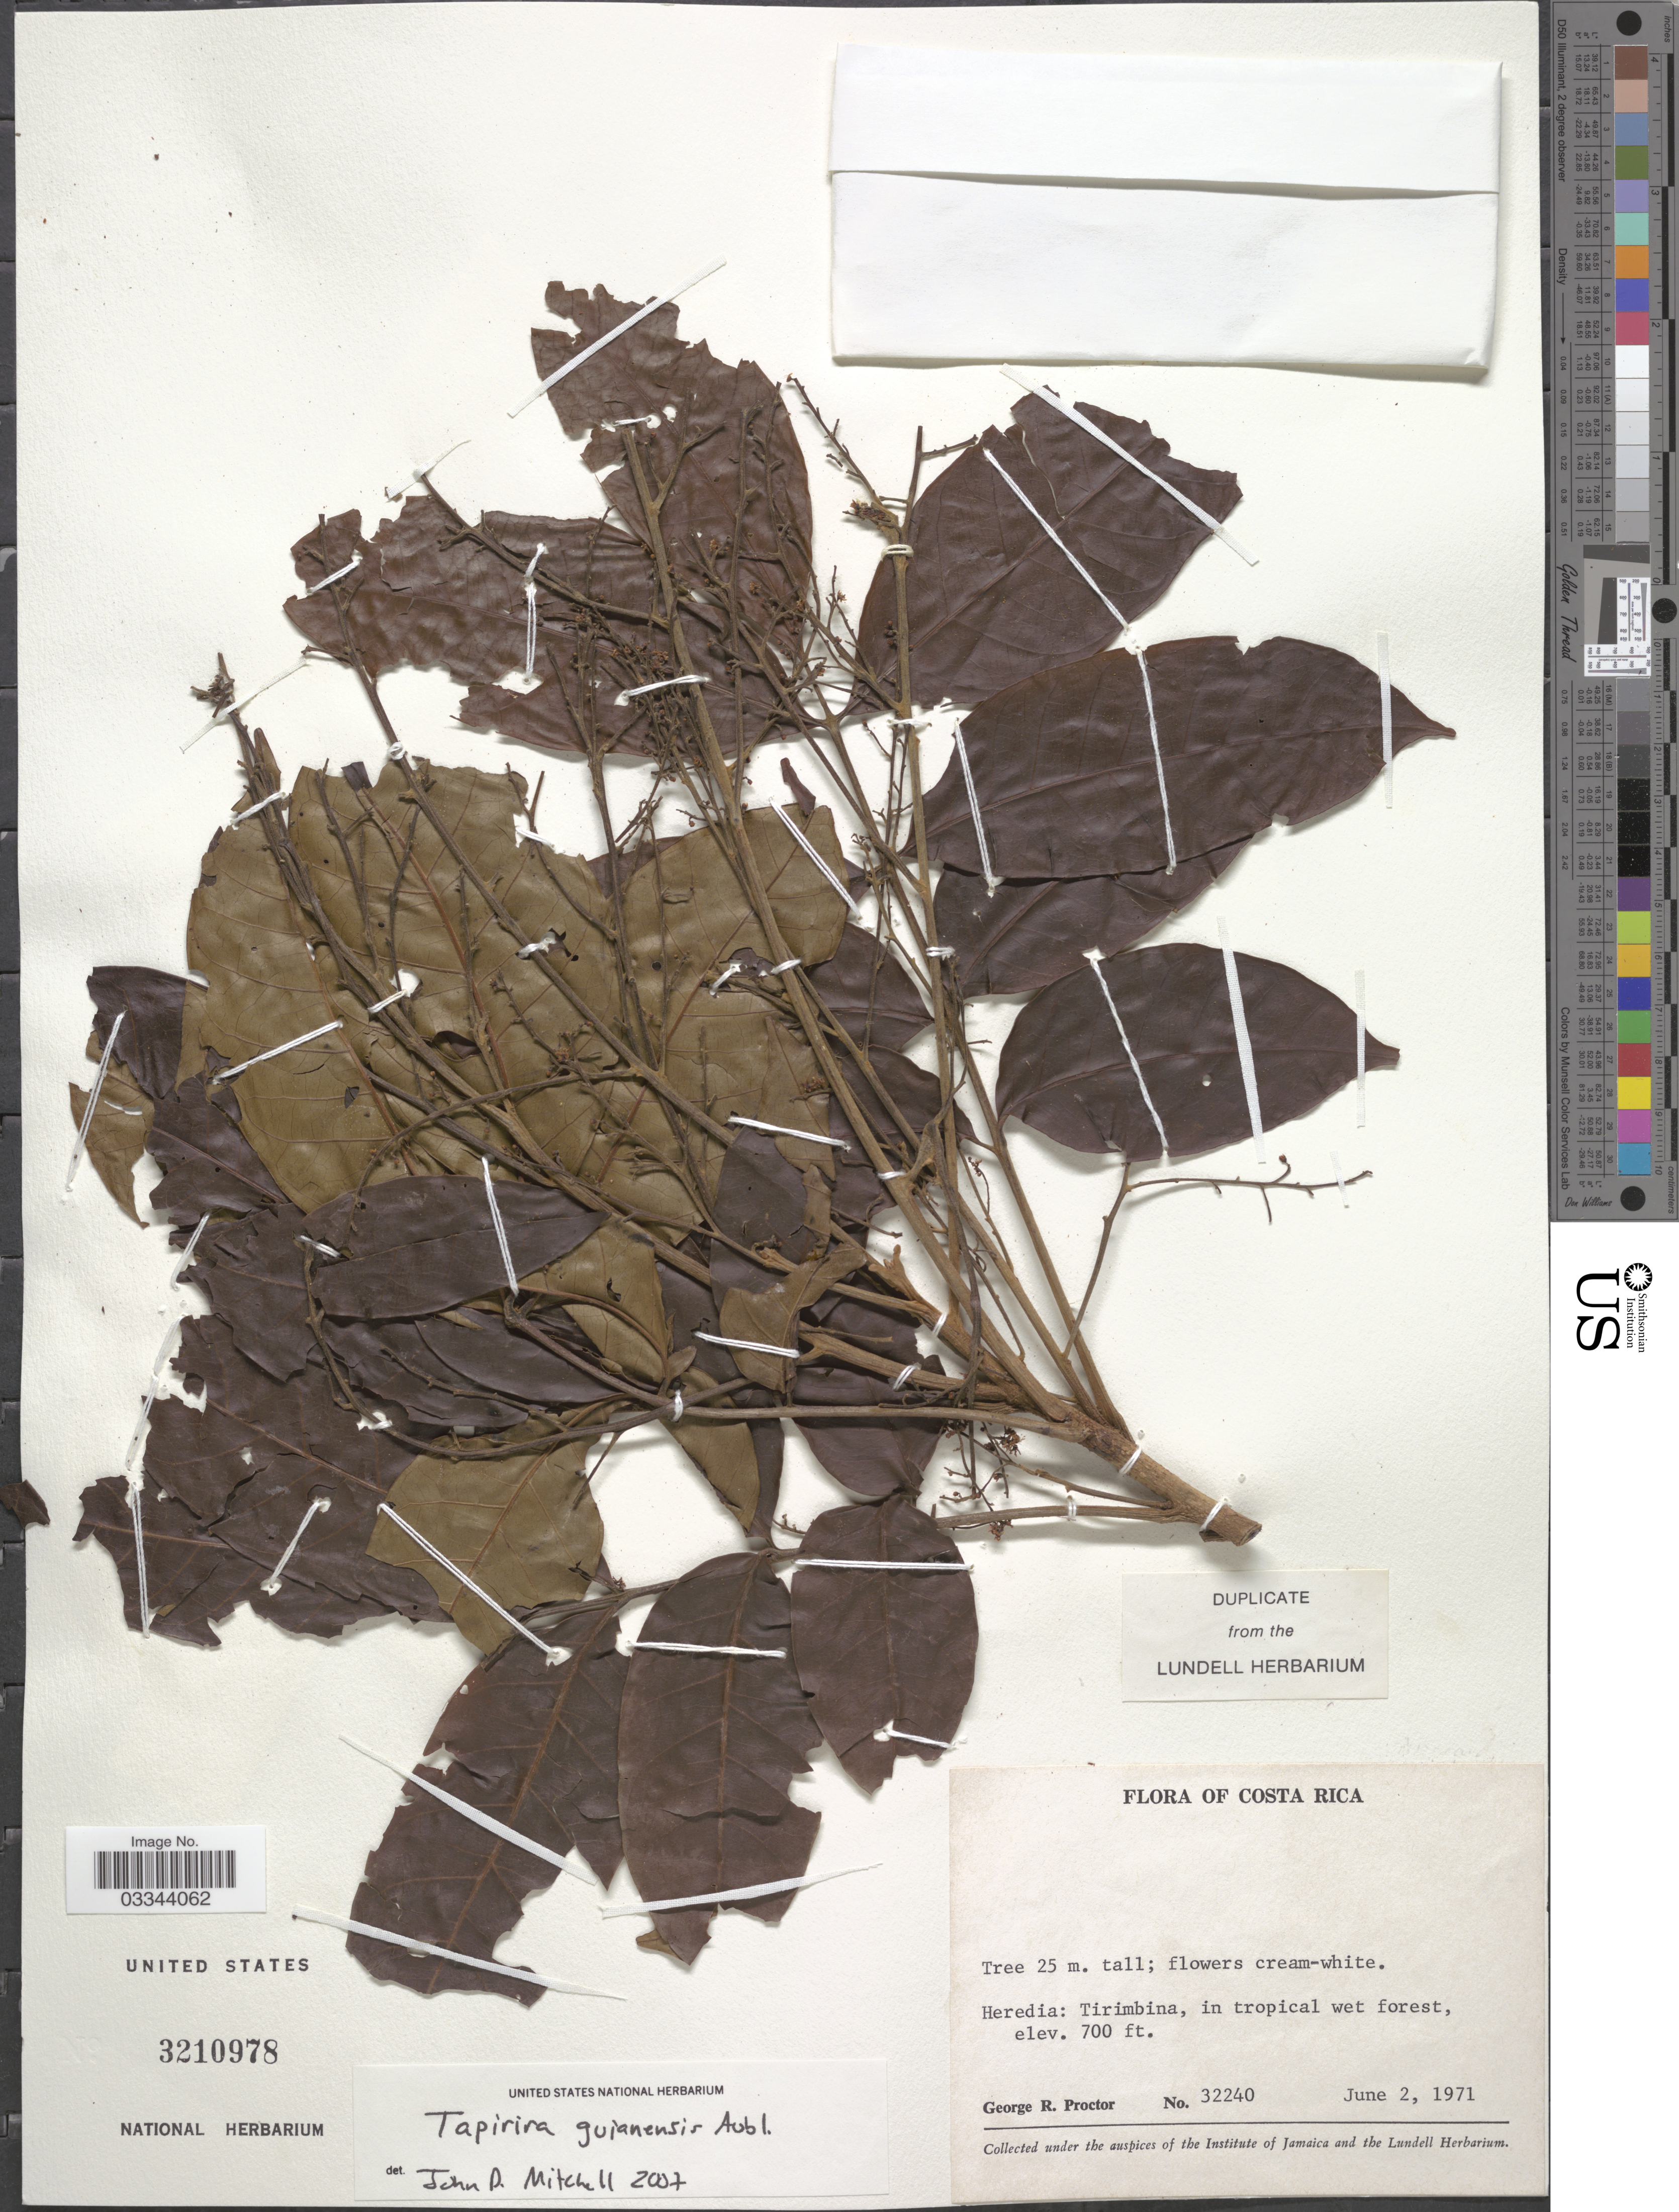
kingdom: Plantae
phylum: Tracheophyta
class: Magnoliopsida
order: Sapindales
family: Anacardiaceae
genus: Tapirira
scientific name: Tapirira guianensis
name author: Aubl.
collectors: G. R. Proctor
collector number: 32240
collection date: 1971-06-02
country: Costa Rica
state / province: Heredia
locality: Tirimbina.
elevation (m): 213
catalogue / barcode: US 3210978